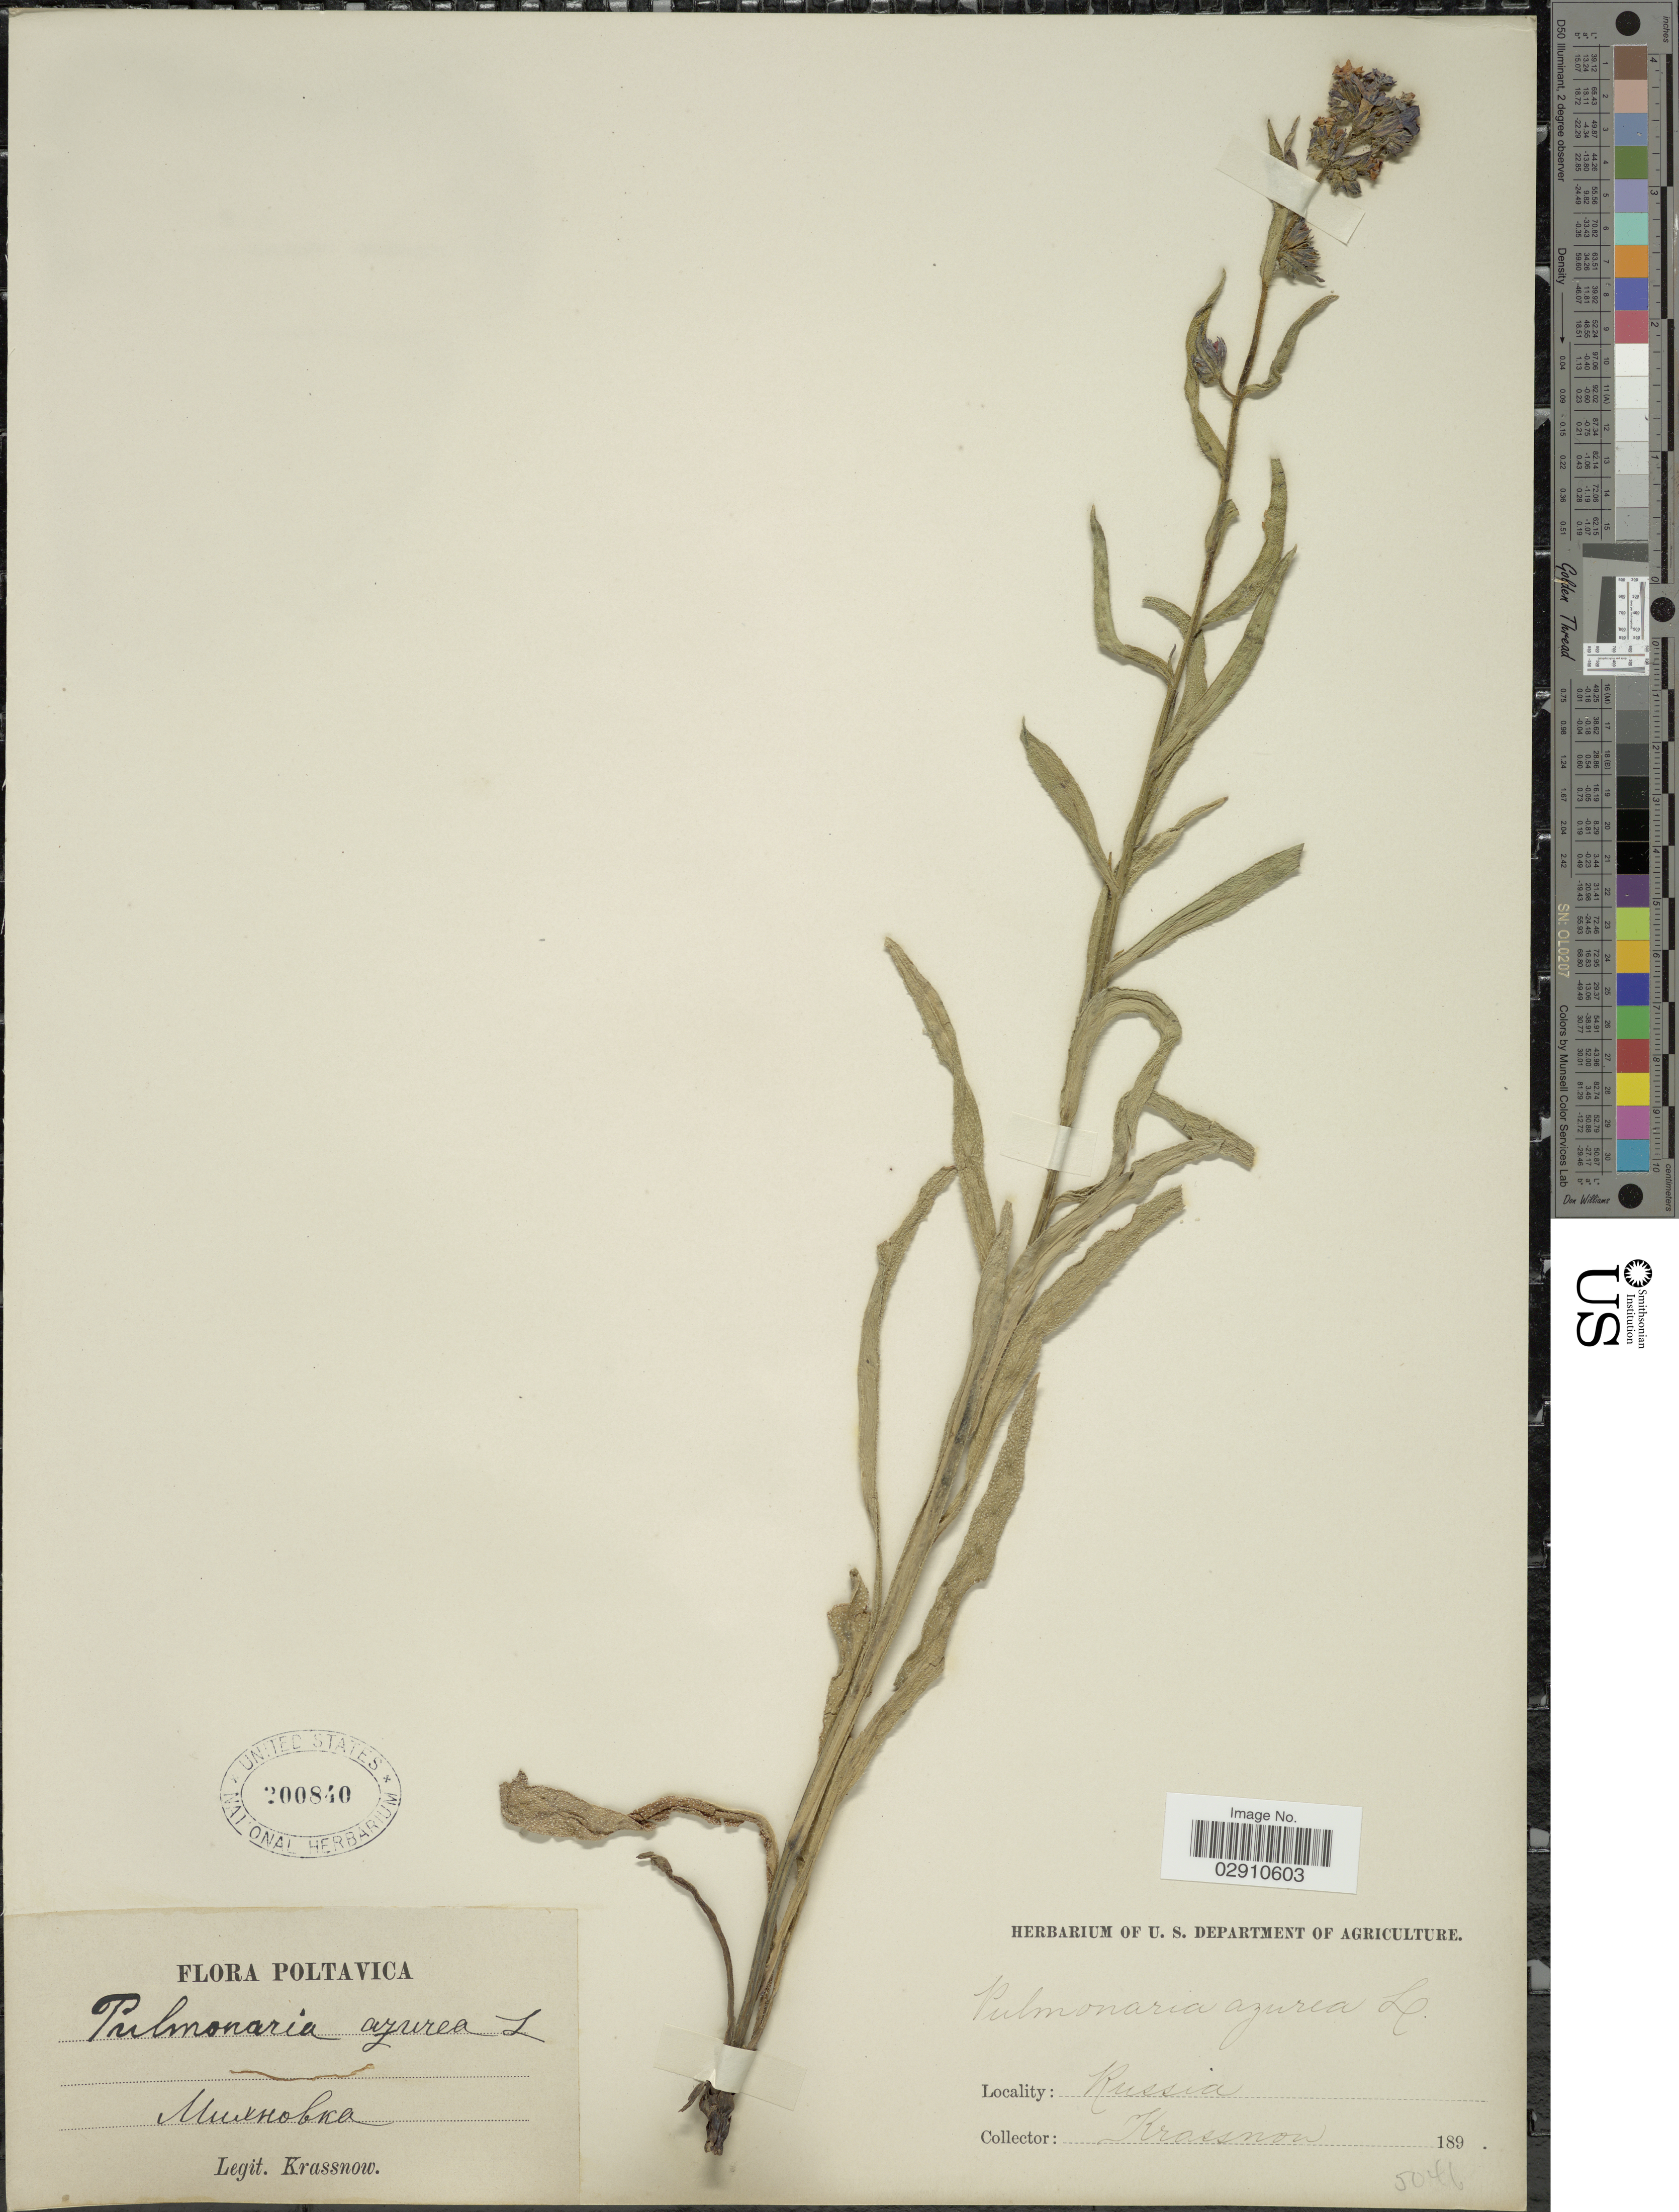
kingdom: Plantae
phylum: Tracheophyta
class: Magnoliopsida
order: Boraginales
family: Boraginaceae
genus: Pulmonaria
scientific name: Pulmonaria azurea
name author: Besser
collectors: -. Krassnow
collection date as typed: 189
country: Ukraine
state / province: Poltava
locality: Mykhnivka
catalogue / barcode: US 200840